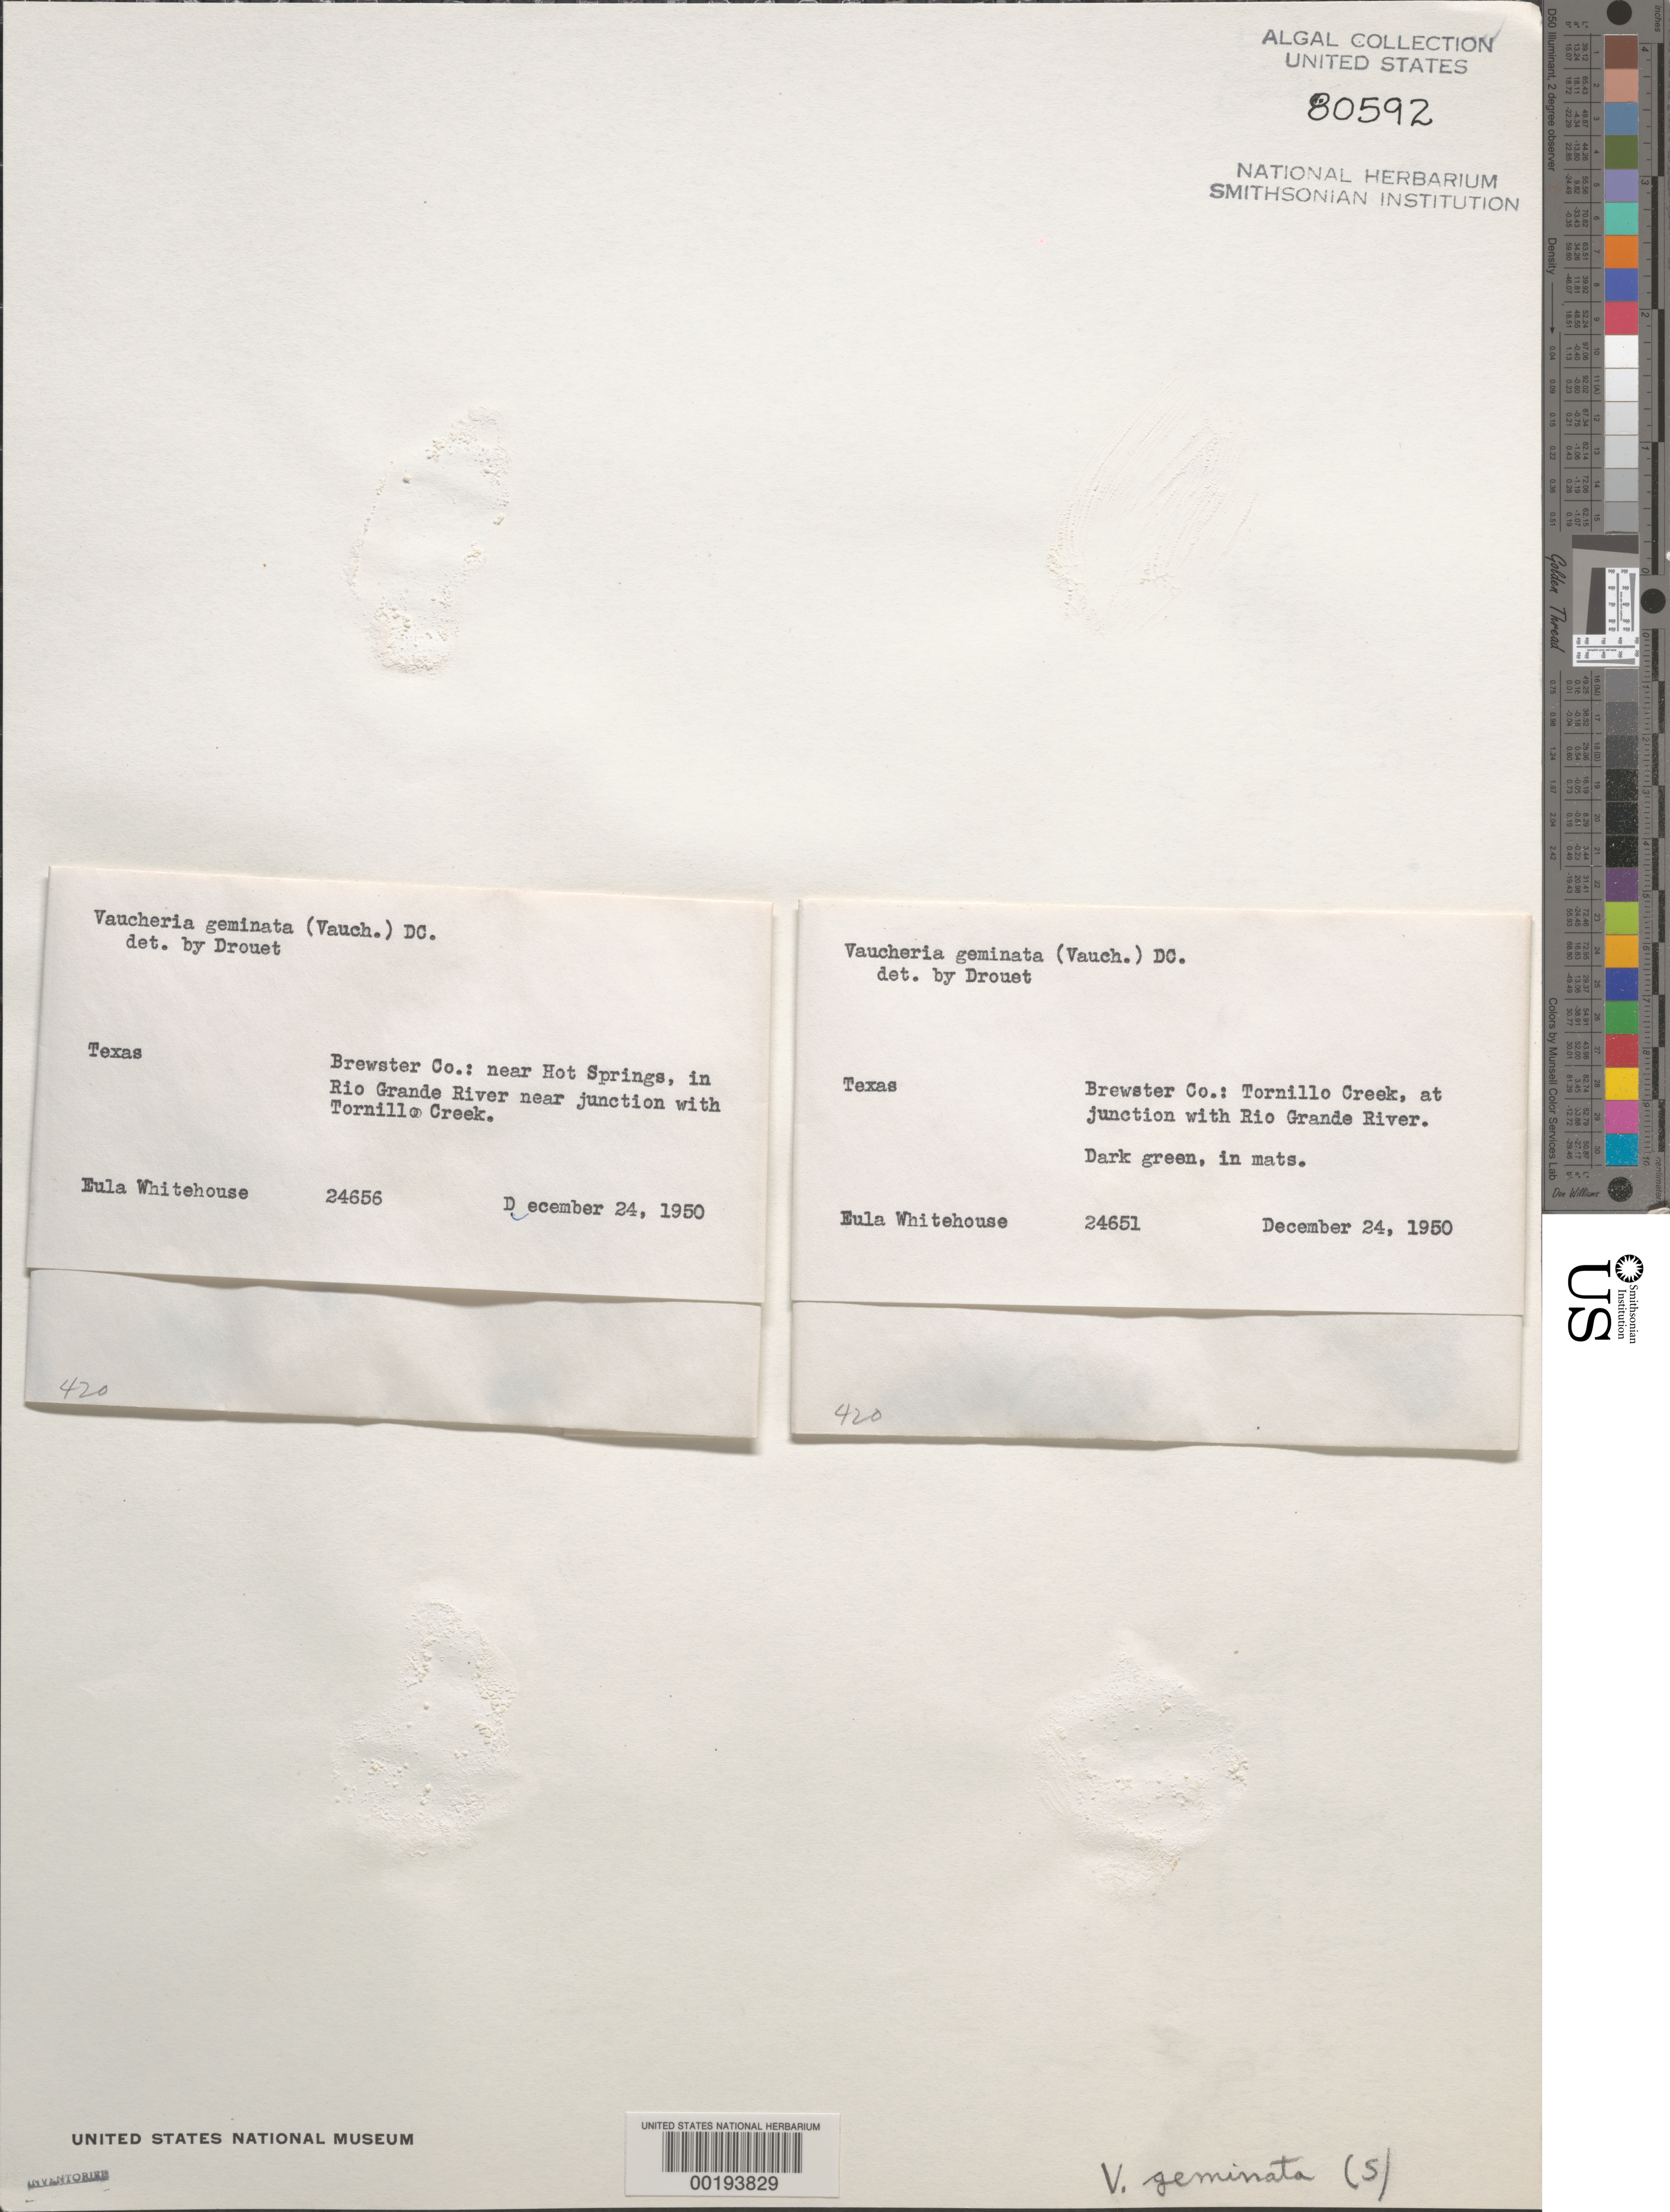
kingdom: Chromista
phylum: Ochrophyta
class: Xanthophyceae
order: Vaucheriales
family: Vaucheriaceae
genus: Vaucheria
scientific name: Vaucheria geminata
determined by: Drouet, F. E.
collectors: E. Whitehouse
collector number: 24651 & 24656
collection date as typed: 24 Dec 1950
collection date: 1950-12-24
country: United States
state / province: Texas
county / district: Brewster County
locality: Tornillo Creek-Rio Grande junction area, near Hot Springs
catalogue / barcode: US 80592